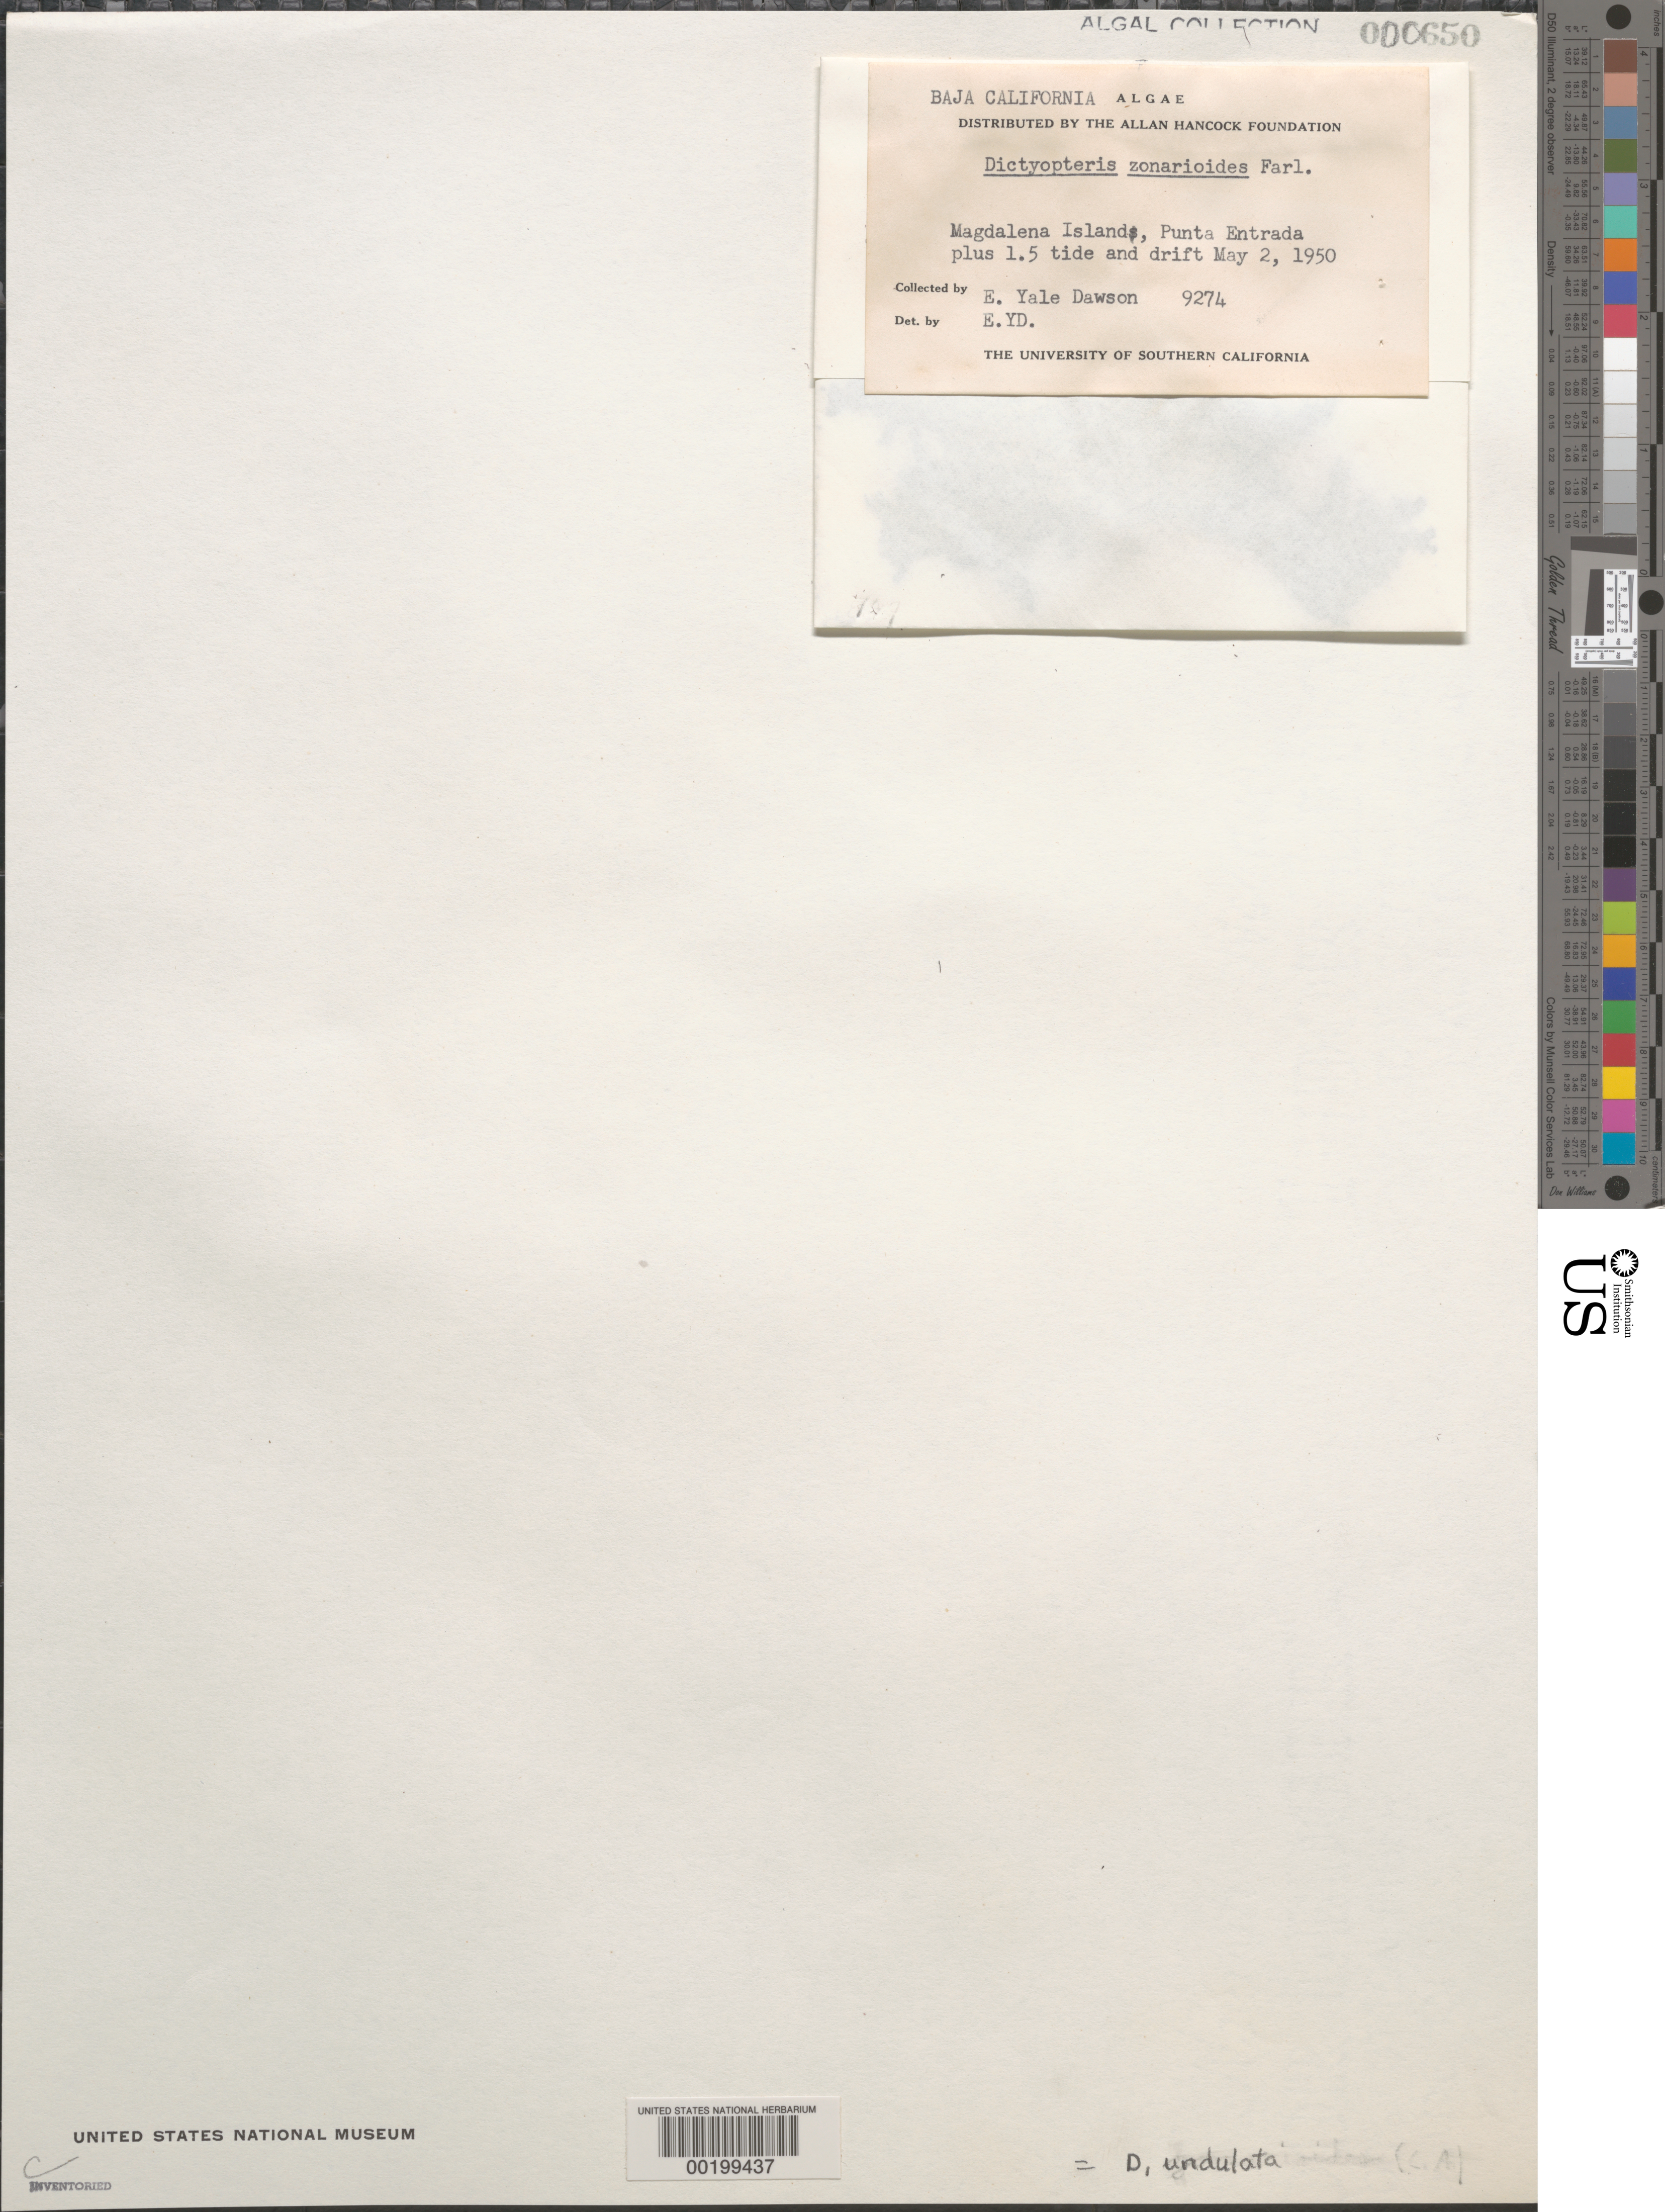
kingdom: Chromista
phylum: Ochrophyta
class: Phaeophyceae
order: Dictyotales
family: Dictyotaceae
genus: Dictyopteris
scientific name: Dictyopteris undulata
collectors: E. Y. Dawson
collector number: EYD 9274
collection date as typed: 02 May 1950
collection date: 1950-05-02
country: Mexico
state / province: Baja California Sur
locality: Isla Magdalena (Magdalena Islands)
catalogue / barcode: US 650